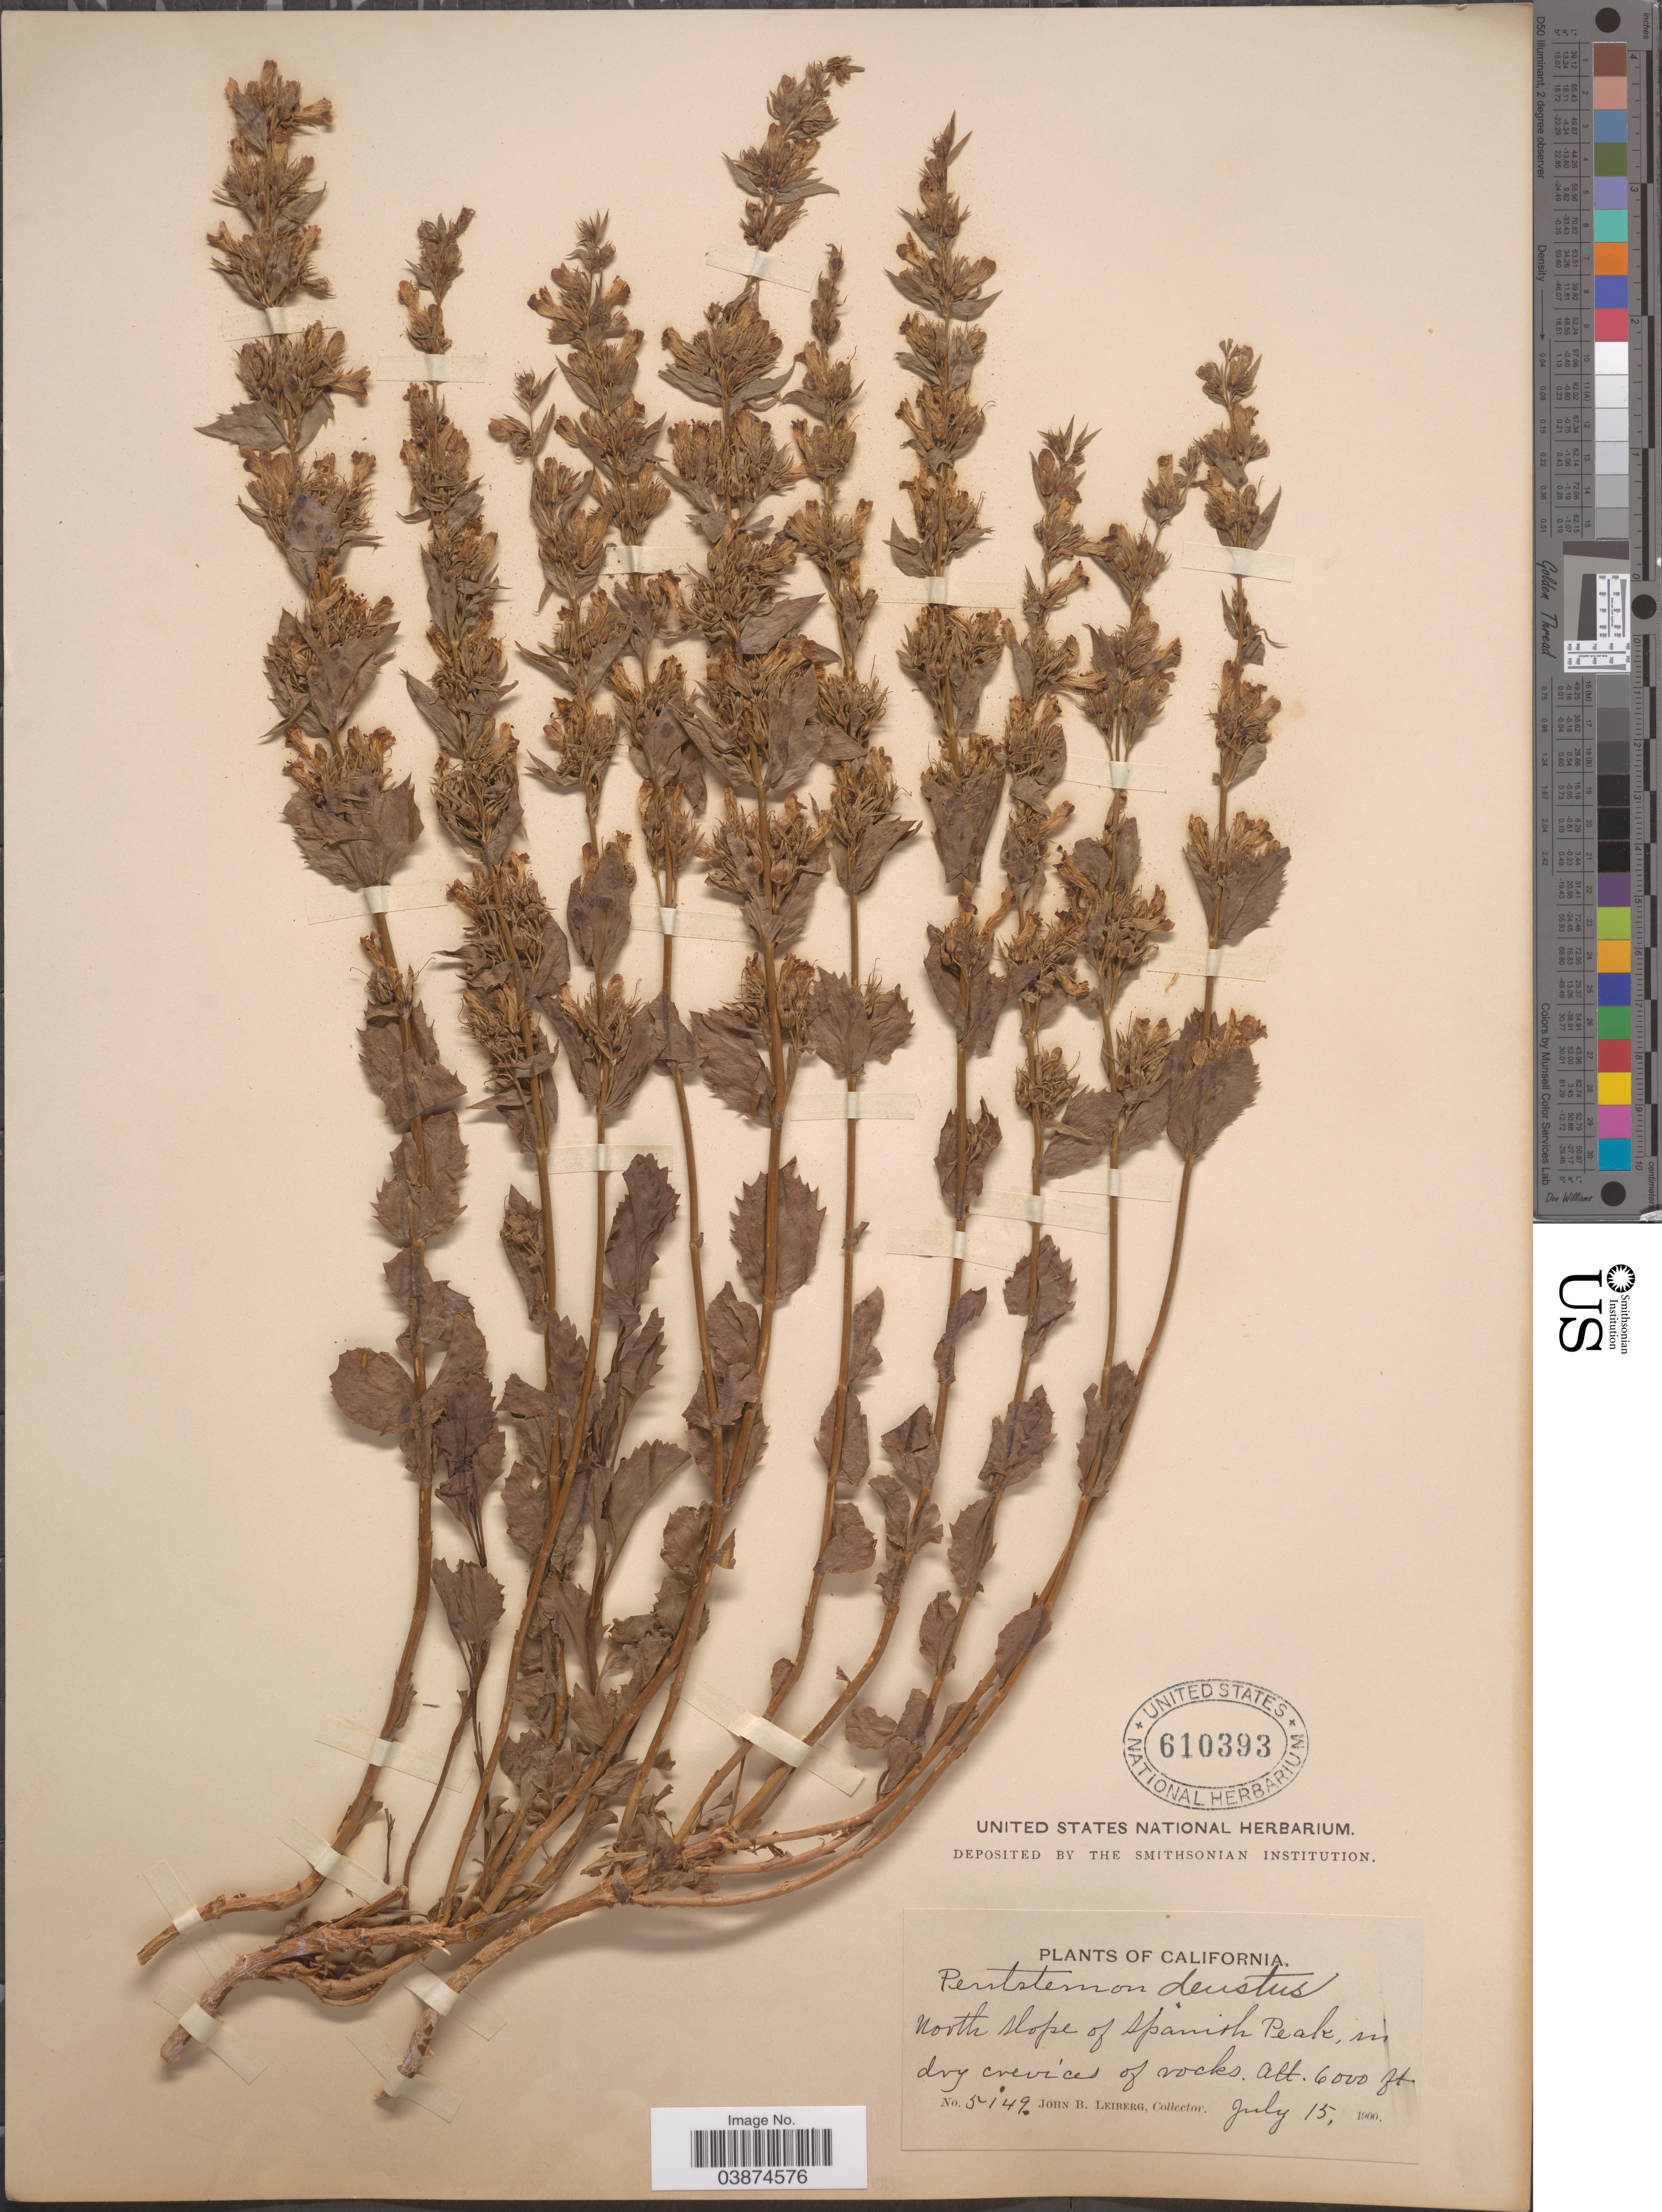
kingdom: Plantae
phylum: Tracheophyta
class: Magnoliopsida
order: Lamiales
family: Plantaginaceae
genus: Penstemon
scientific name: Penstemon deustus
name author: Douglas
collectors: J. B. Leiberg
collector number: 5149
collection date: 1900-07-15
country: United States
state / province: California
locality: North slope of Spanish Peak, in dry crevices of rocks.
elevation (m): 1829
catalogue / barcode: US 610393